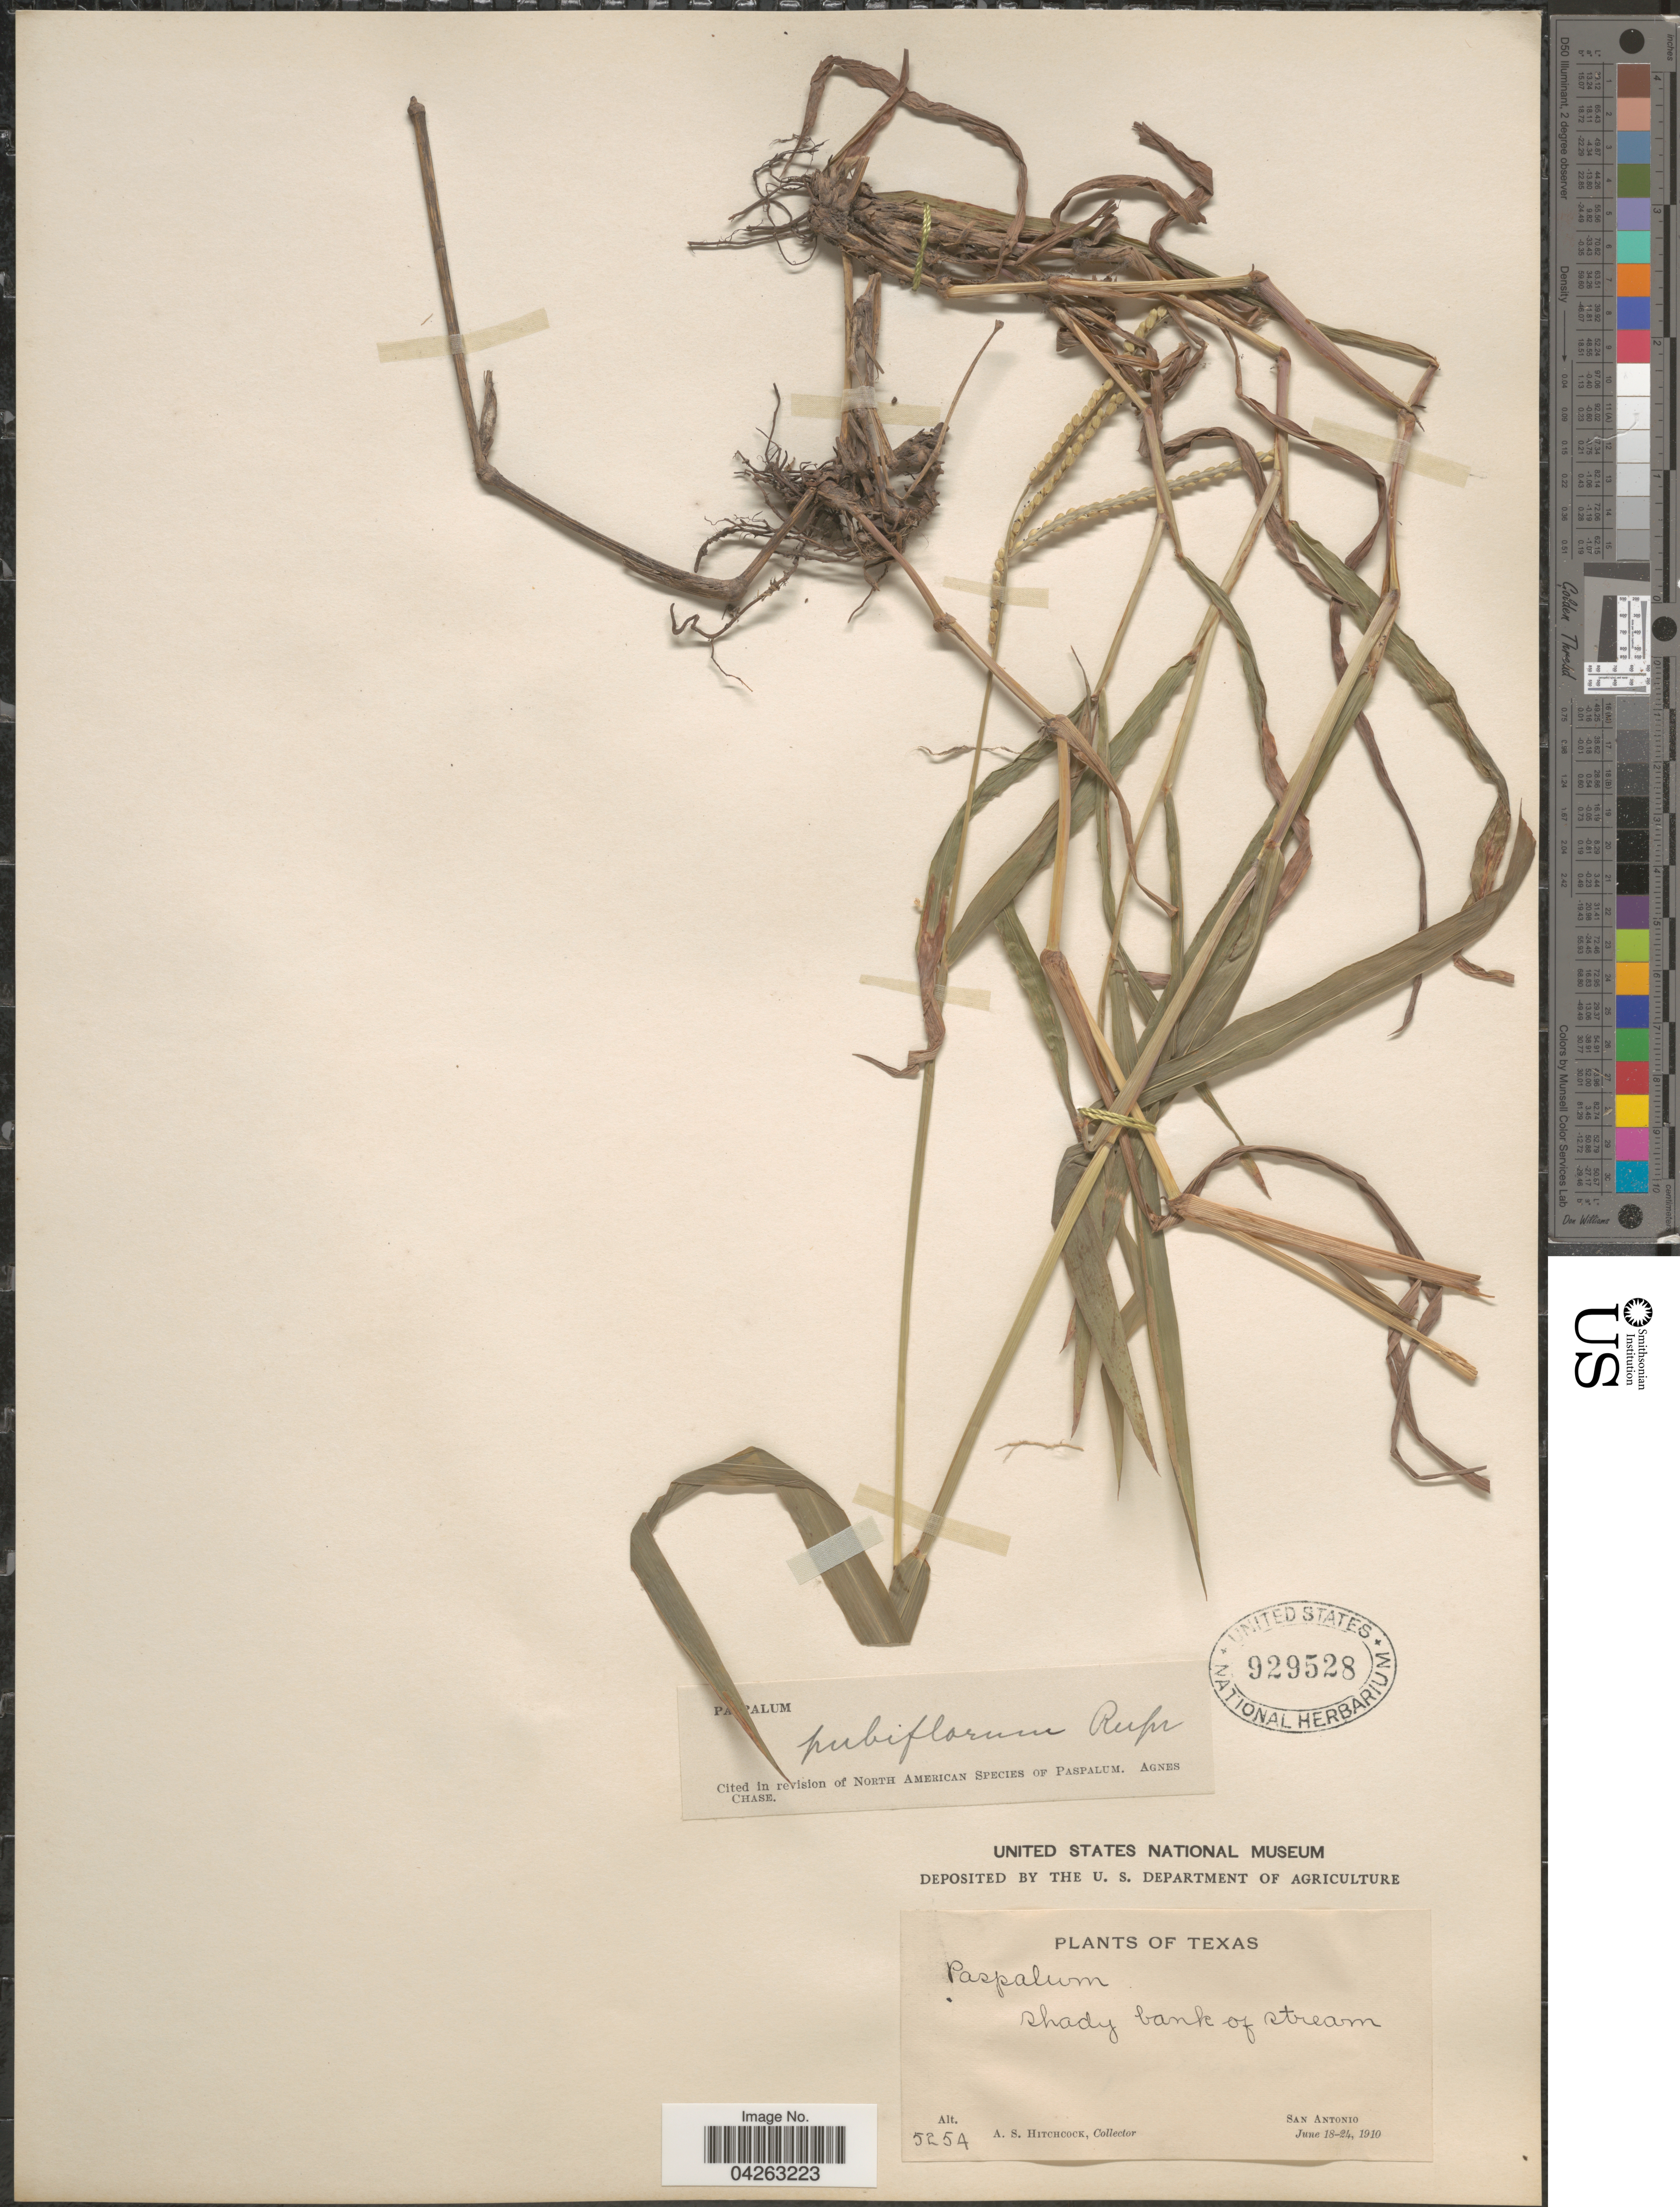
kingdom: Plantae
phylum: Tracheophyta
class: Liliopsida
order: Poales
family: Poaceae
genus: Paspalum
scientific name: Paspalum pubiflorum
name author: Rupr. ex E. Fourn.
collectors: A. S. Hitchcock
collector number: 5254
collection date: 1910-06-18/1910-06-24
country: United States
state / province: Texas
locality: San Antonio.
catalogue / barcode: US 929528